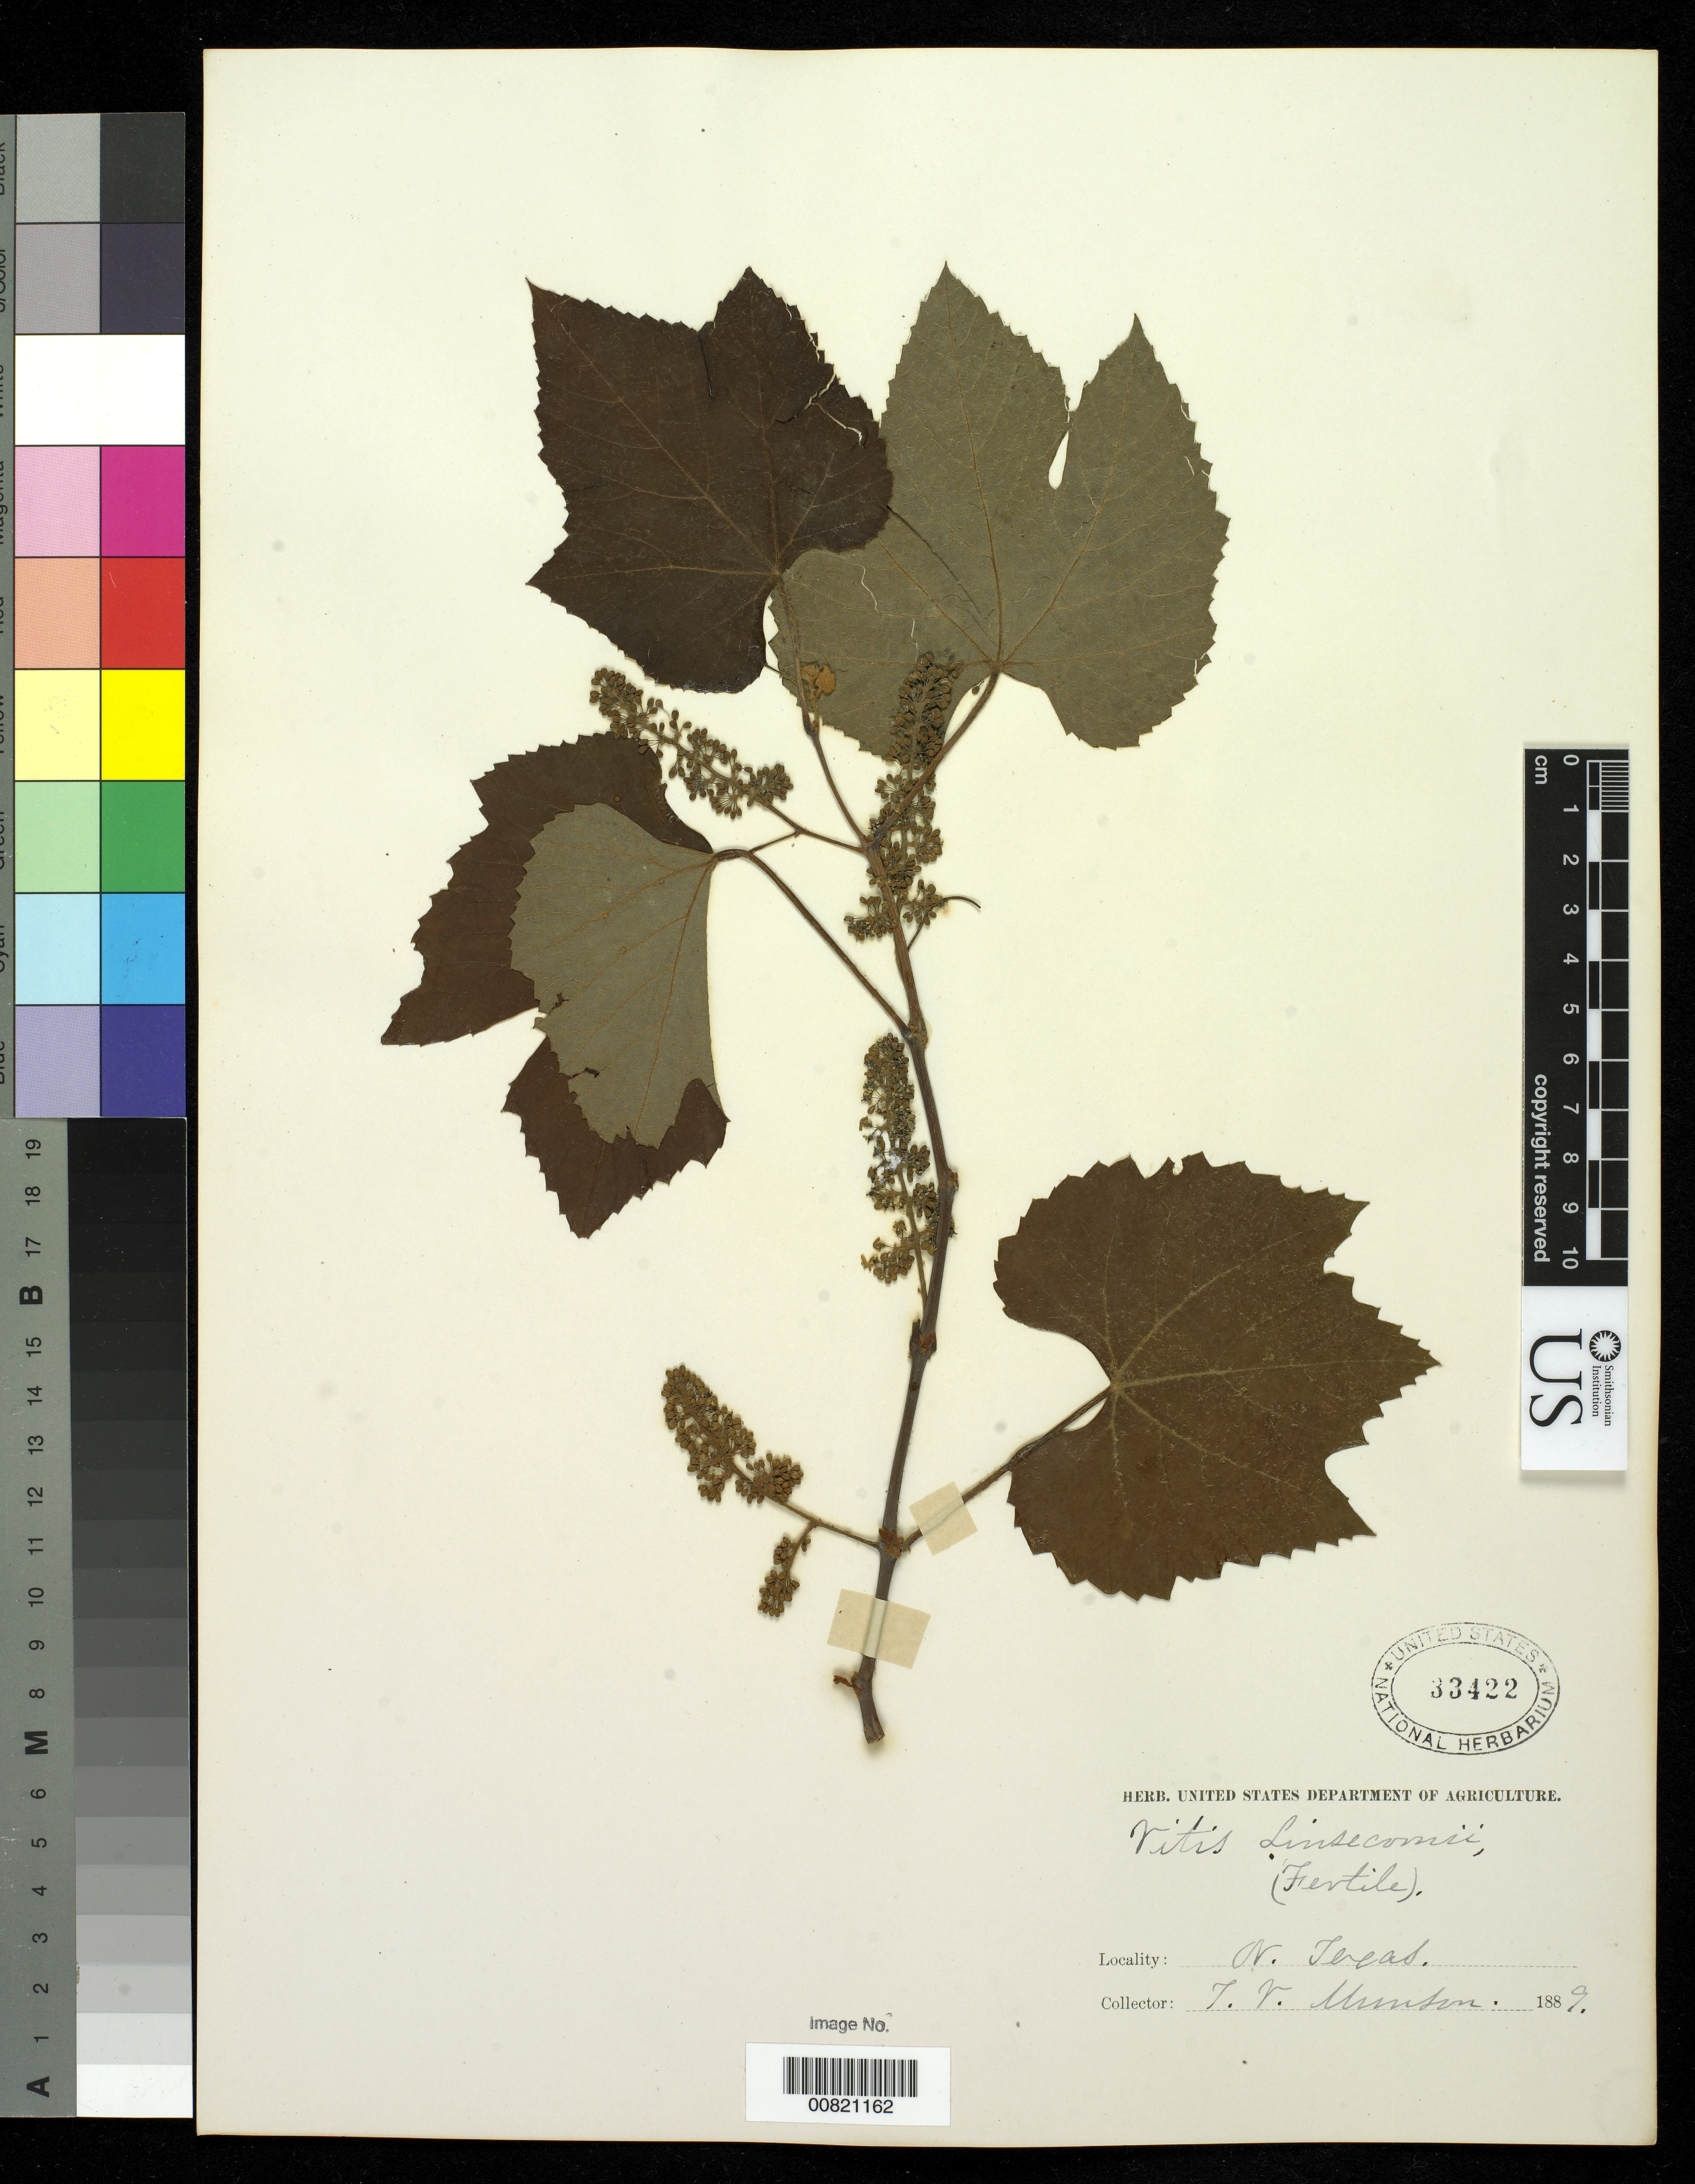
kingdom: Plantae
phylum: Tracheophyta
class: Magnoliopsida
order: Vitales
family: Vitaceae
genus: Vitis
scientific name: Vitis linsecomii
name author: Buckley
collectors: T. V. Munson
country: United States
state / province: Texas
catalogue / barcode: US 33422